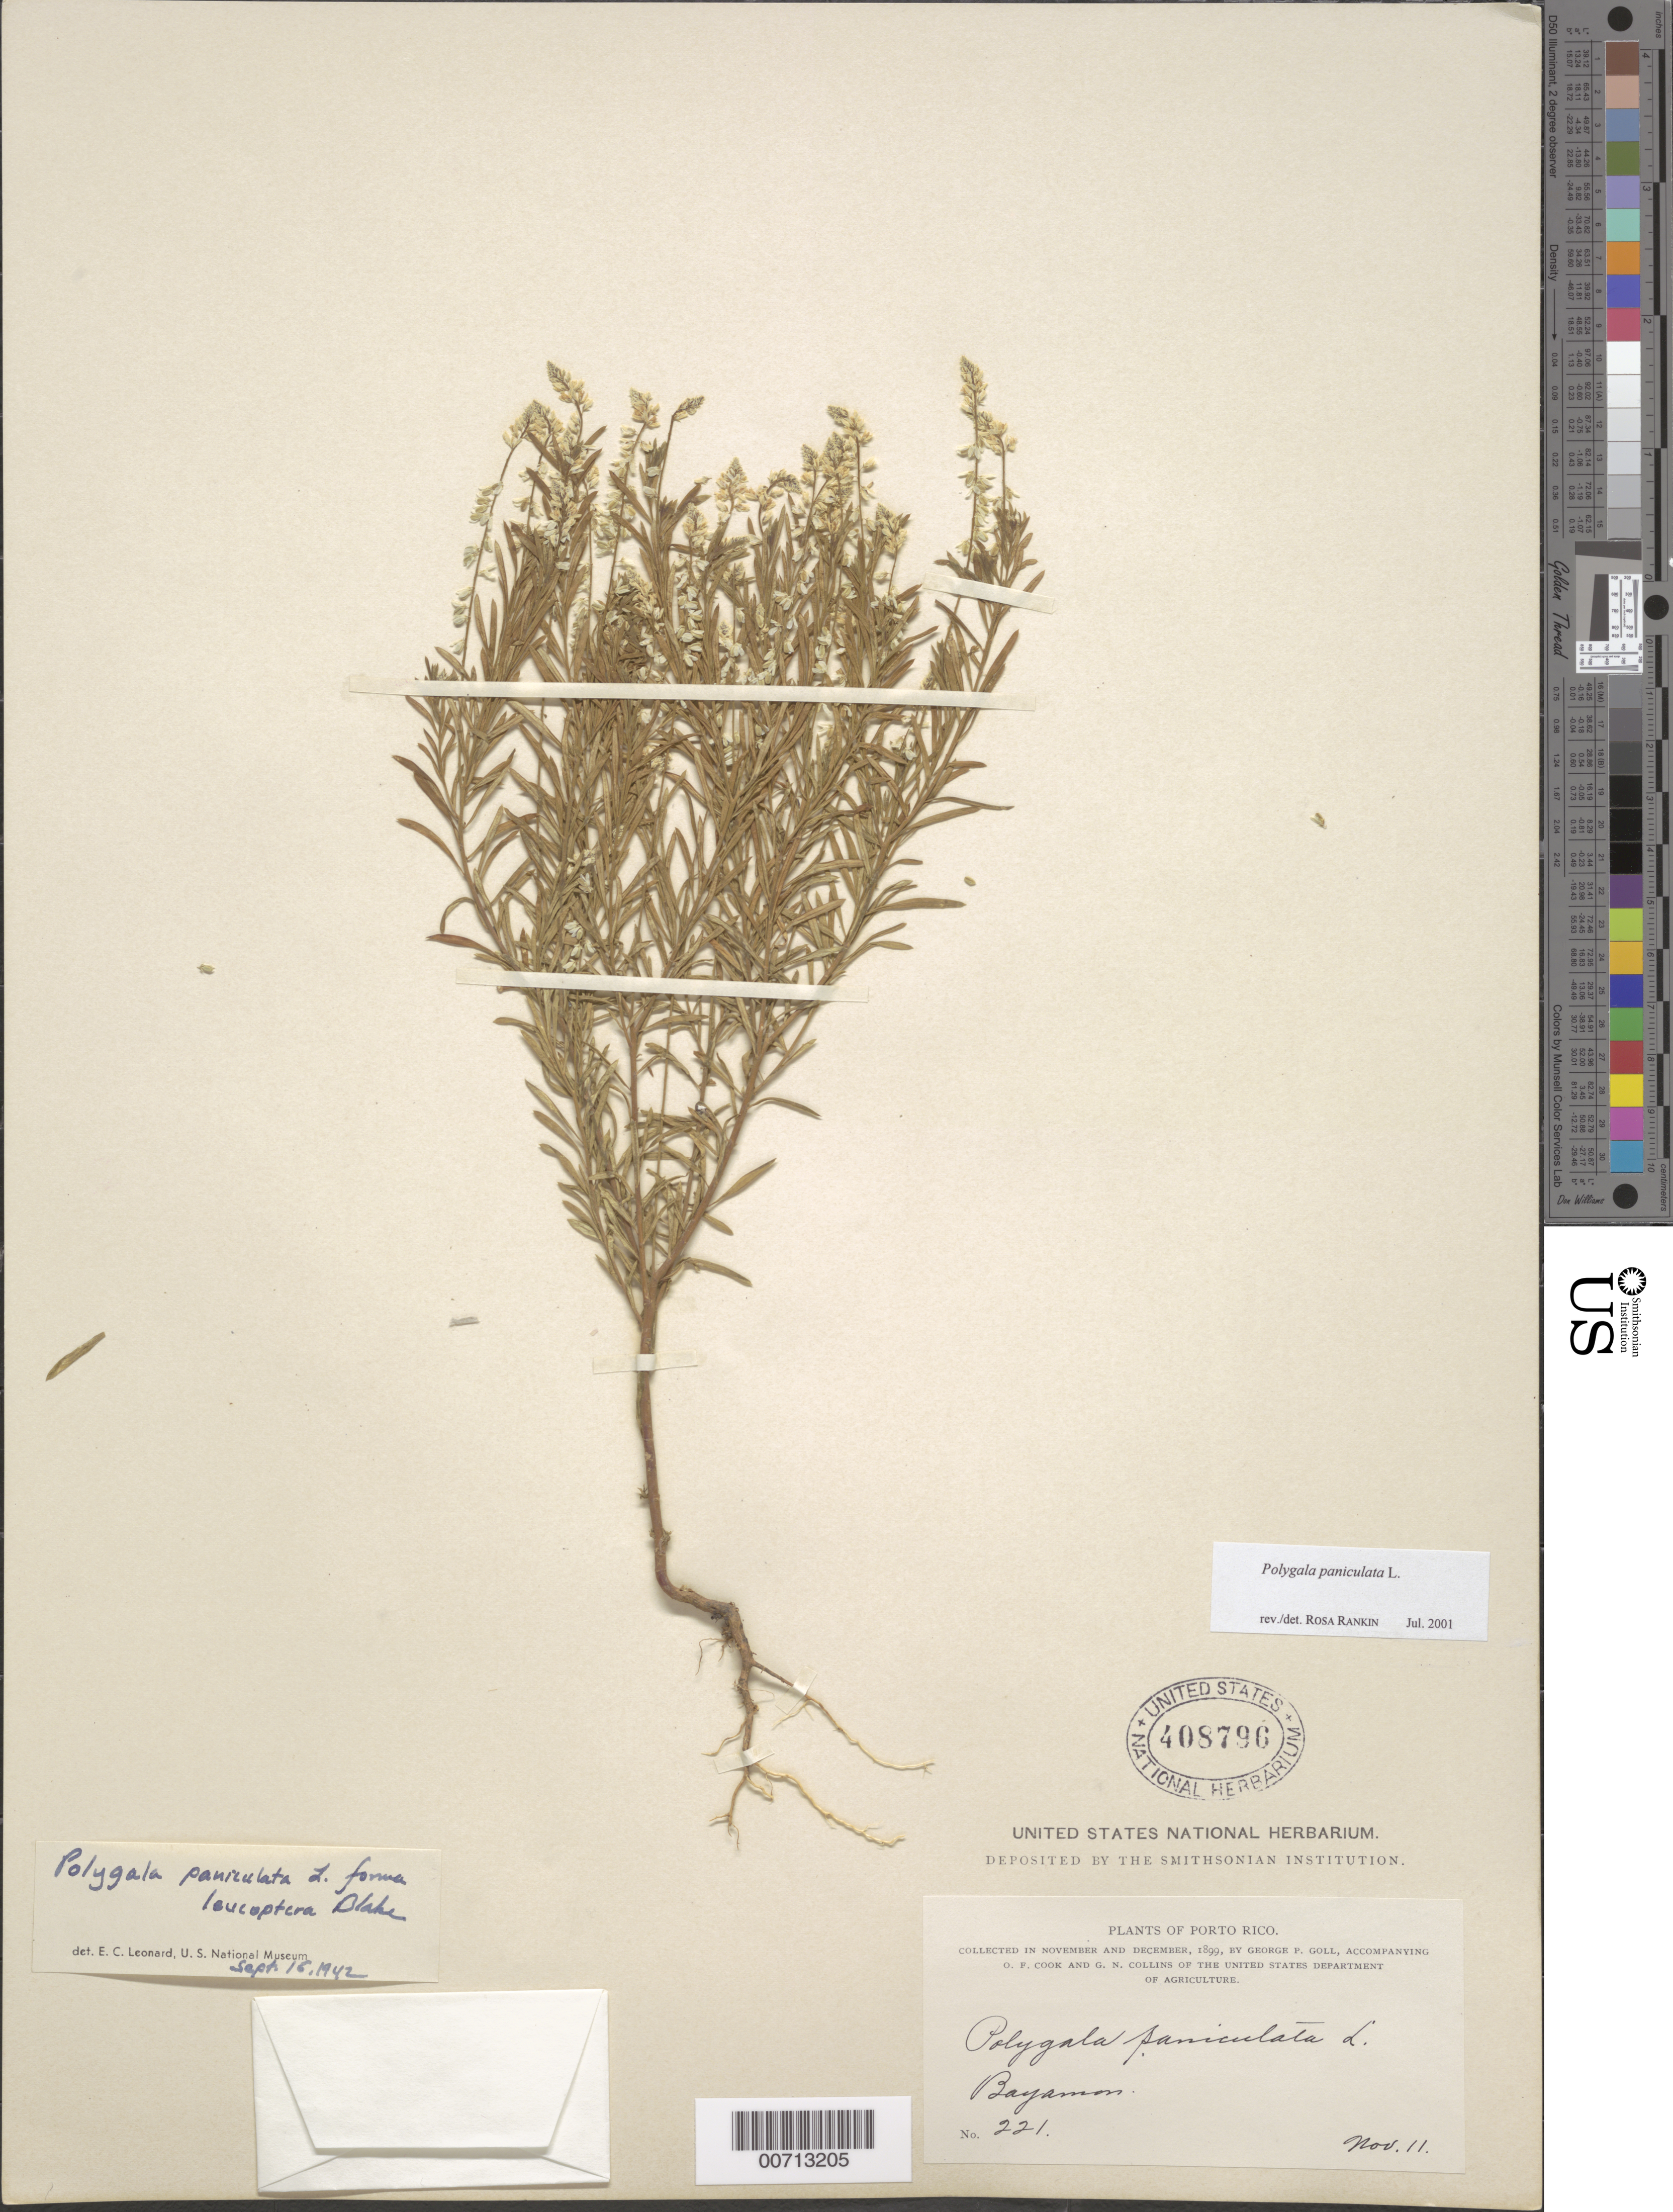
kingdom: Plantae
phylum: Tracheophyta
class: Magnoliopsida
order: Fabales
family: Polygalaceae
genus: Polygala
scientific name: Polygala paniculata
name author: L.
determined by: Rankin Rodriguez, Rosa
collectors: G. Goll, O. F. Cook & G. Collins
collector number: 221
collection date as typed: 11 Nov 1899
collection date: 1899-11-11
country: Puerto Rico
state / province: Bayamon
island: Greater Antilles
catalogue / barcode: US 408796